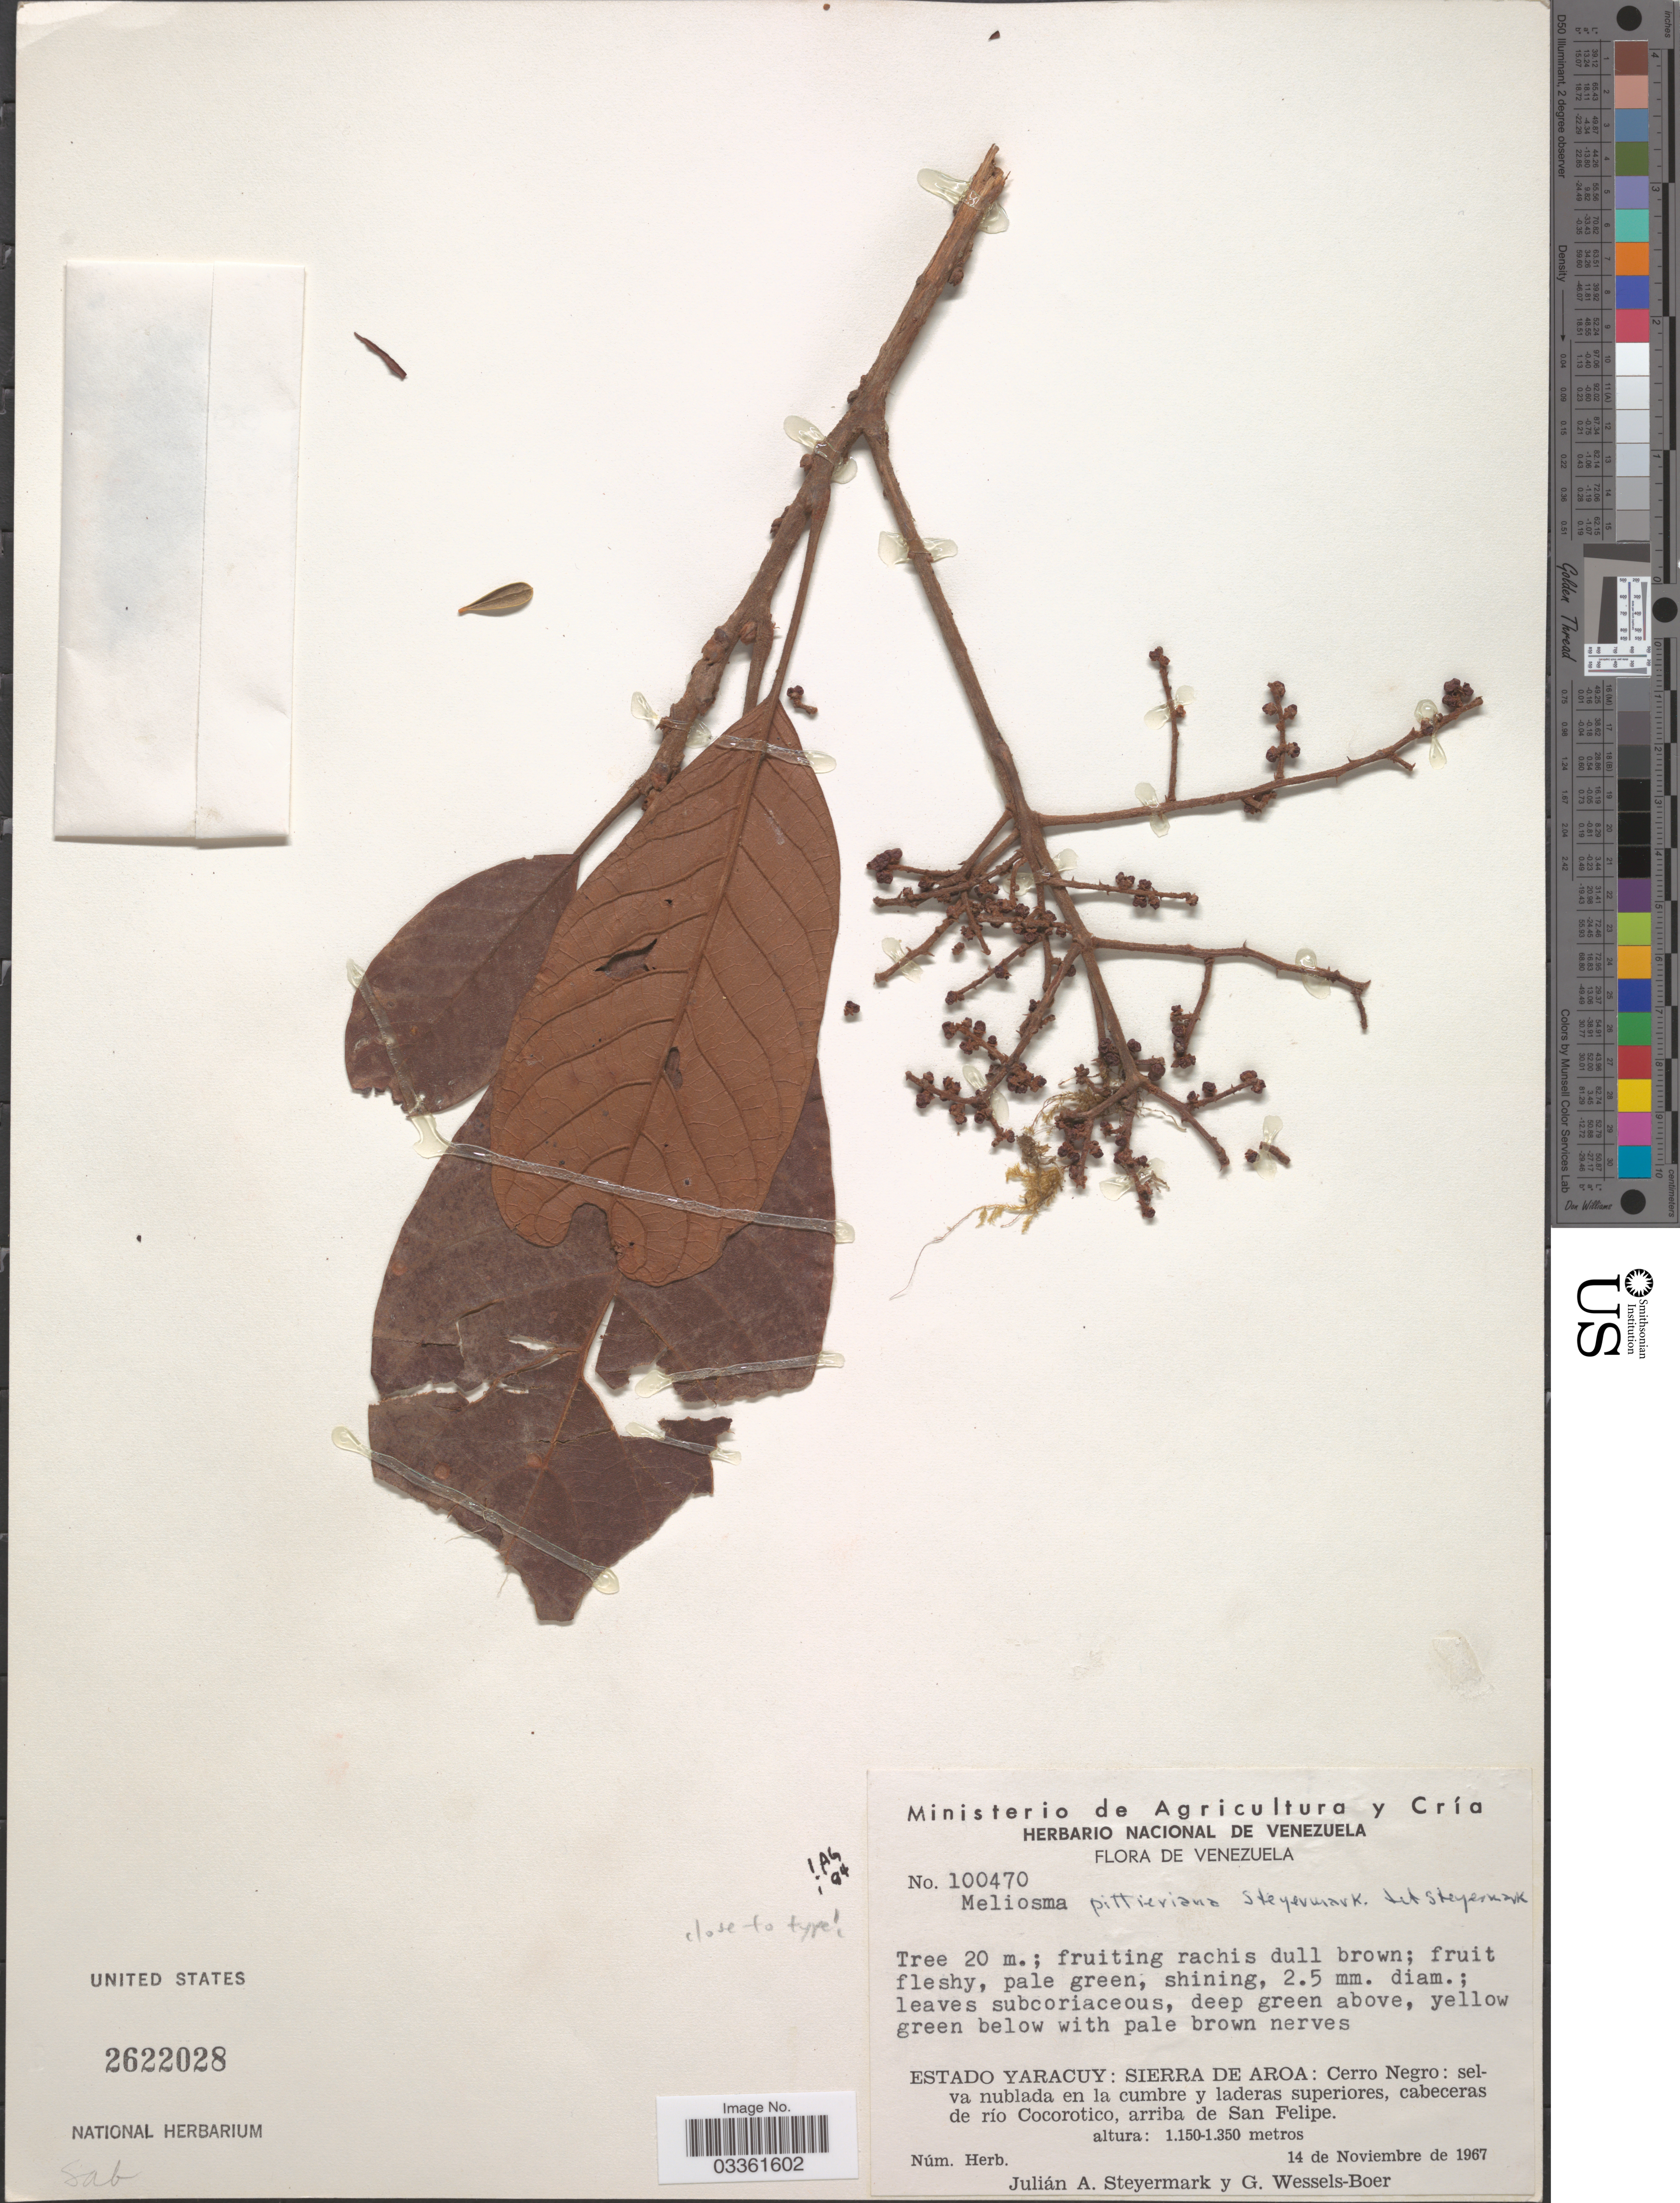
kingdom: Plantae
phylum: Tracheophyta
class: Magnoliopsida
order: Proteales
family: Sabiaceae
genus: Meliosma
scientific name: Meliosma pittieriana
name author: Steyerm.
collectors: J. Steyermark & G. Wessels Boer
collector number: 100470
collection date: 1967-11-14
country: Venezuela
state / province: Yaracuy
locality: Sierra de Aroa: Cerro Negro: selva nublada en la cumbre y laderas superiores, cabeceras de río Cocorotico, arriba de San Felipe.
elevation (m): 1150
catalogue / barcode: US 2622028